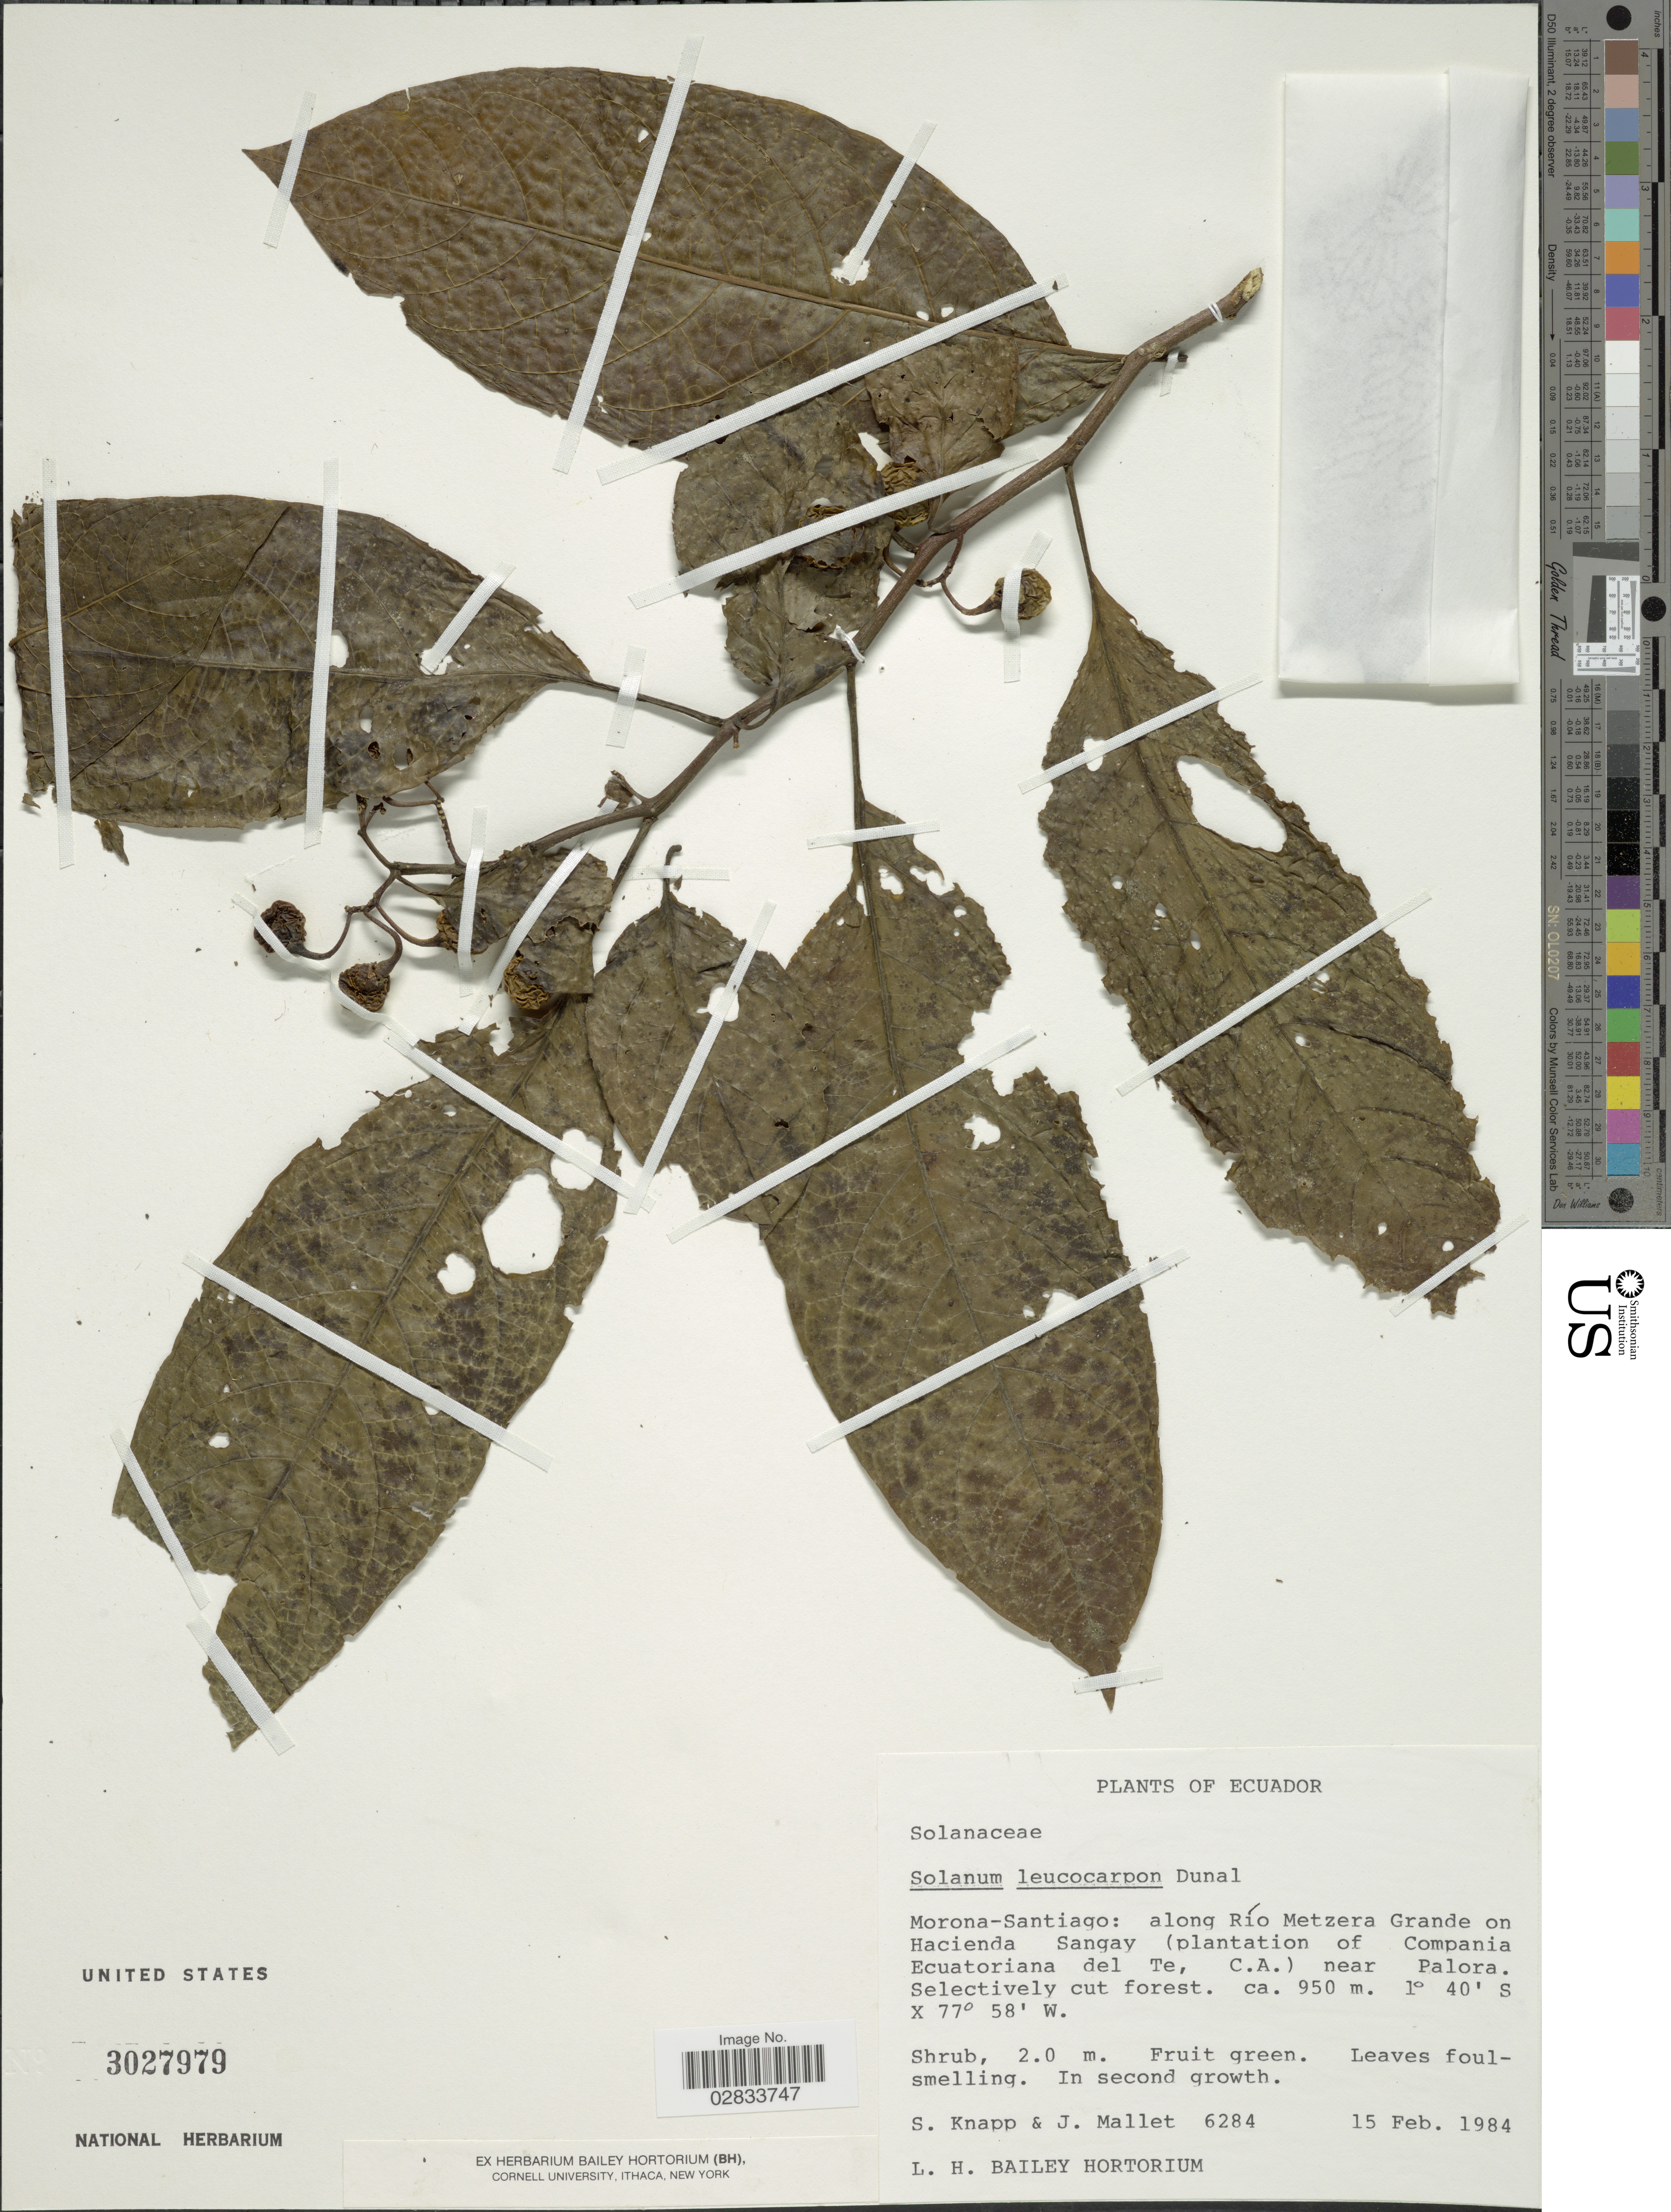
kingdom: Plantae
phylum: Tracheophyta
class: Magnoliopsida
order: Solanales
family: Solanaceae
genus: Solanum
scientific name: Solanum leucocarpon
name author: Dunal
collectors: S. Knapp & J. Mallet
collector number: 6284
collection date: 1984-02-15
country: Ecuador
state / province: Morona-Santiago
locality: Morona-Santiago: along Río Metzera Grande on Hacienda Sangay (plantation of Compania Ecuatoriana del Te, C.A.) near Palora.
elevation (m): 950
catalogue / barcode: US 3027979